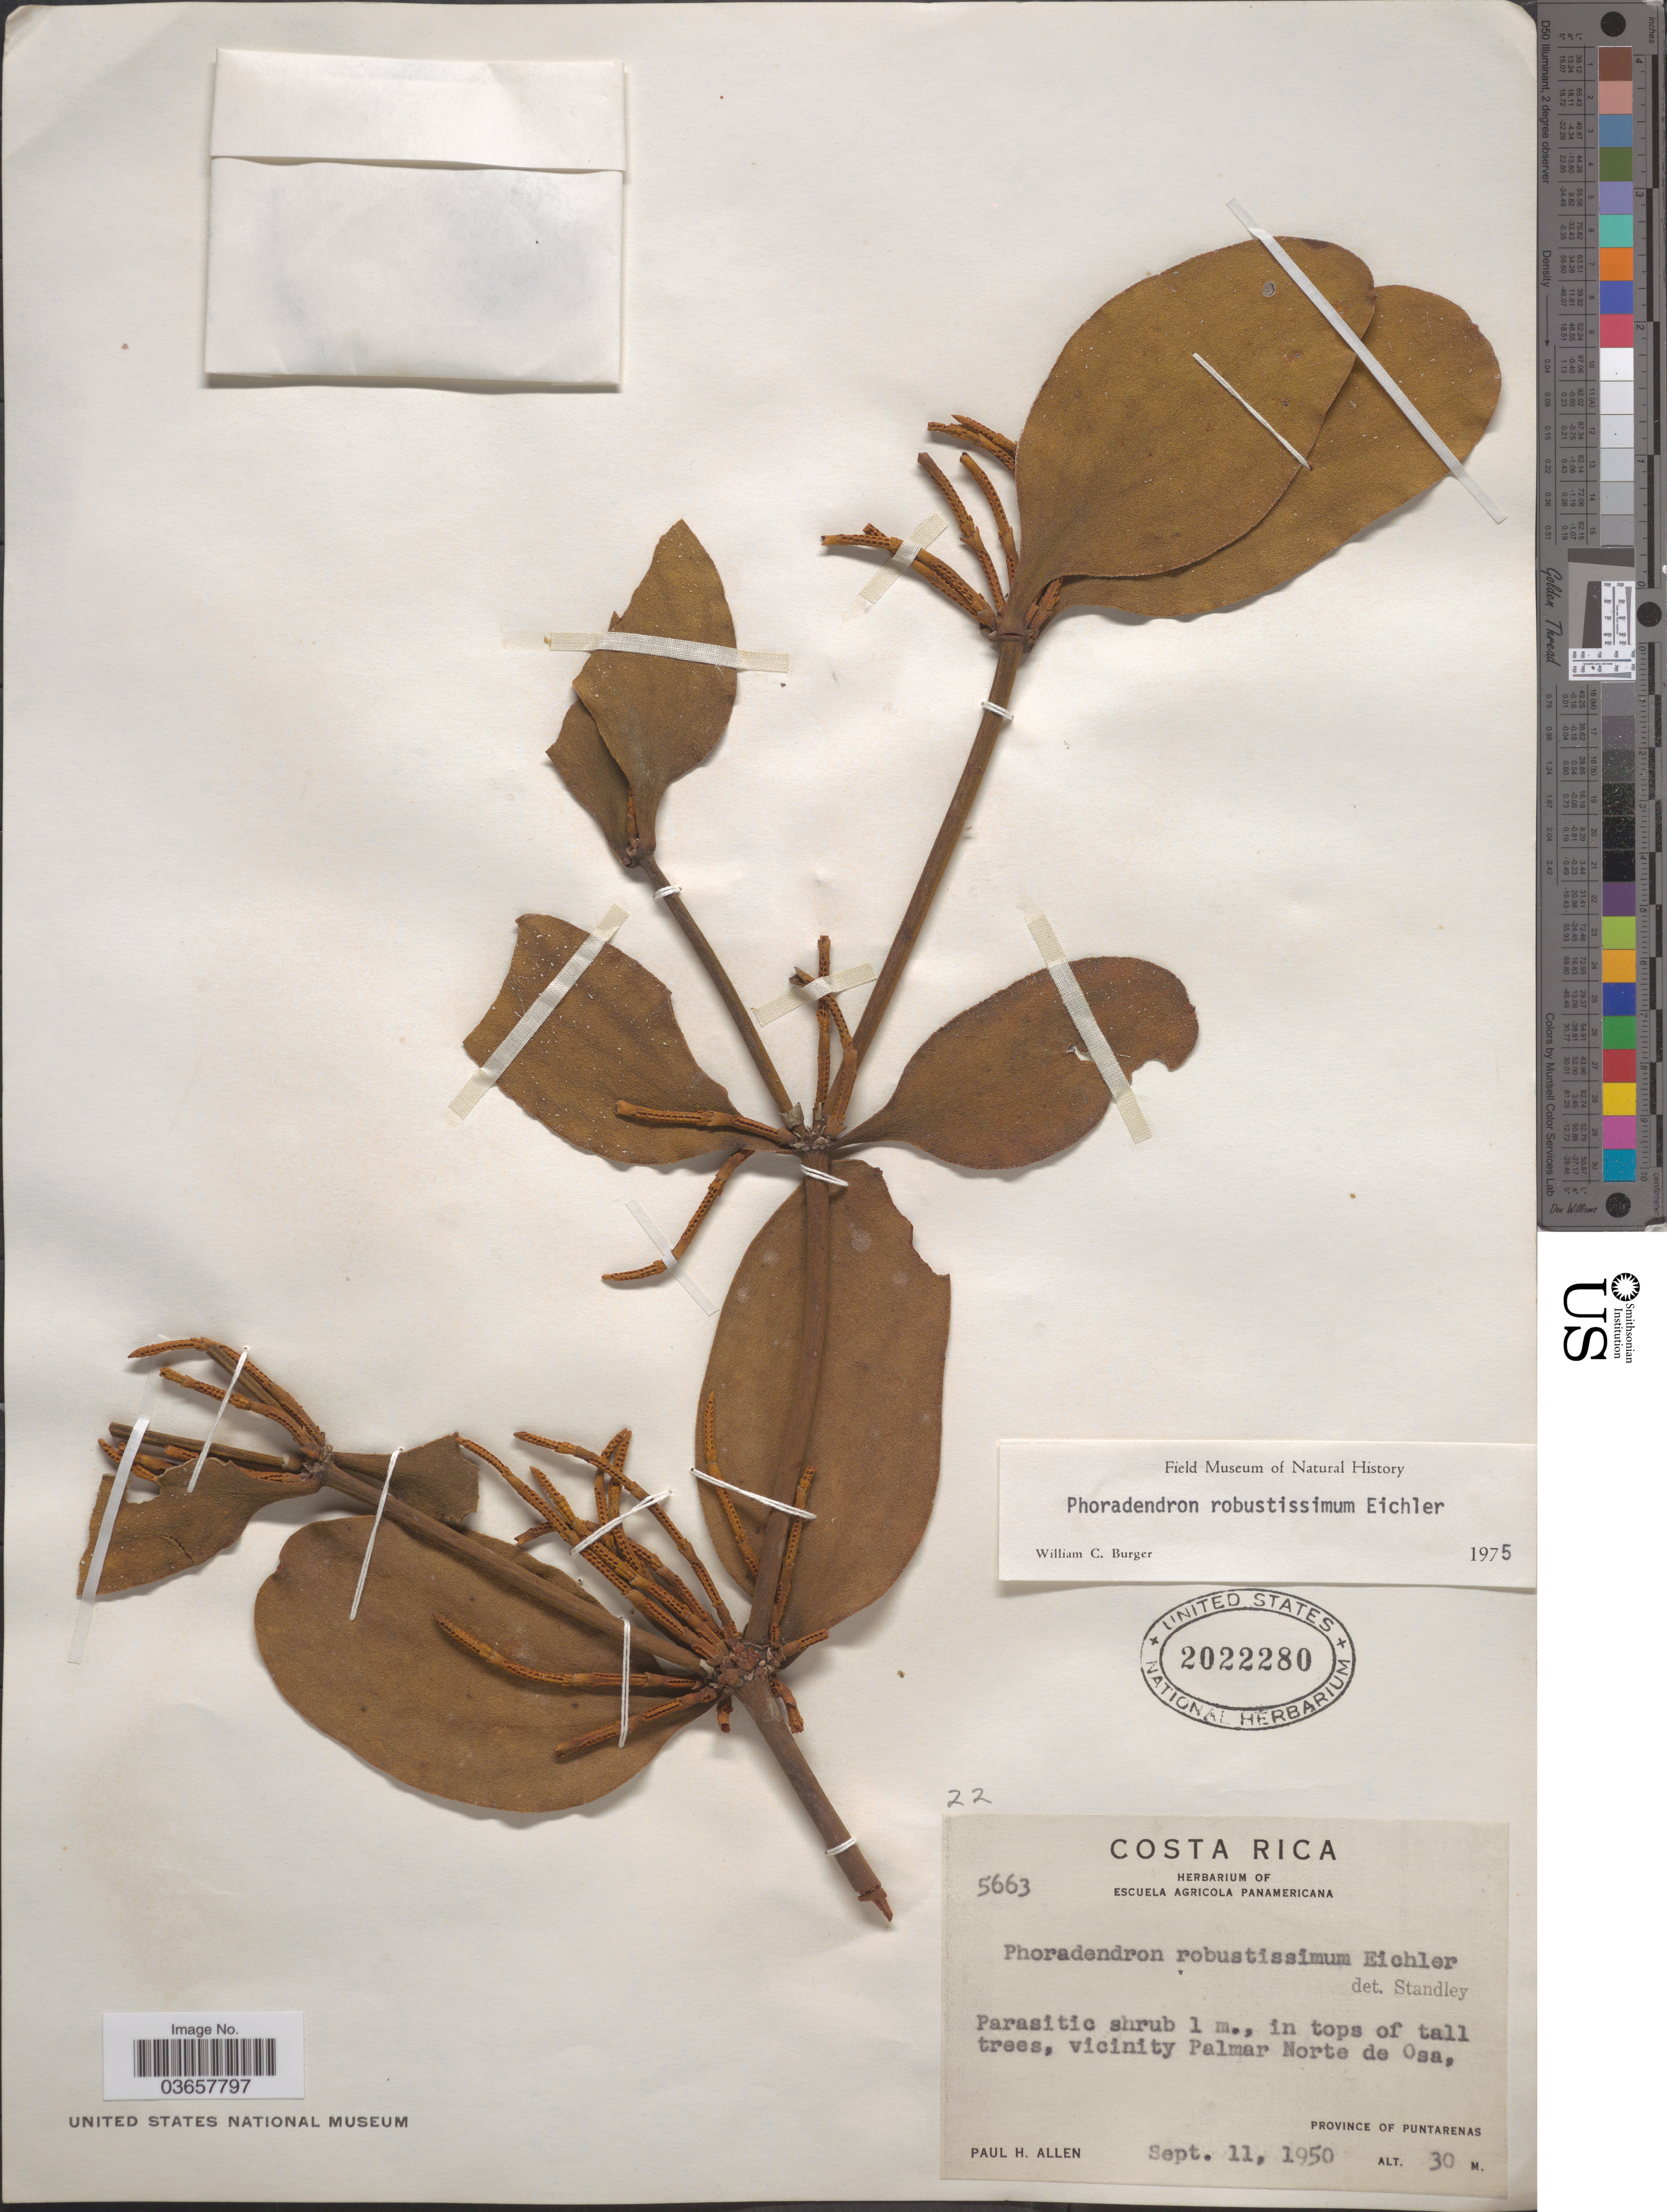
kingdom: Plantae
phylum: Tracheophyta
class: Magnoliopsida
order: Santalales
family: Viscaceae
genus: Phoradendron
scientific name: Phoradendron robustissimum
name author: Eichler in Mart.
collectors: P. H. Allen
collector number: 5663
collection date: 1950-09-11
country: Costa Rica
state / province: Puntarenas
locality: Vicinity of Palmar Norte de Osa.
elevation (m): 30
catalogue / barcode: US 2022280